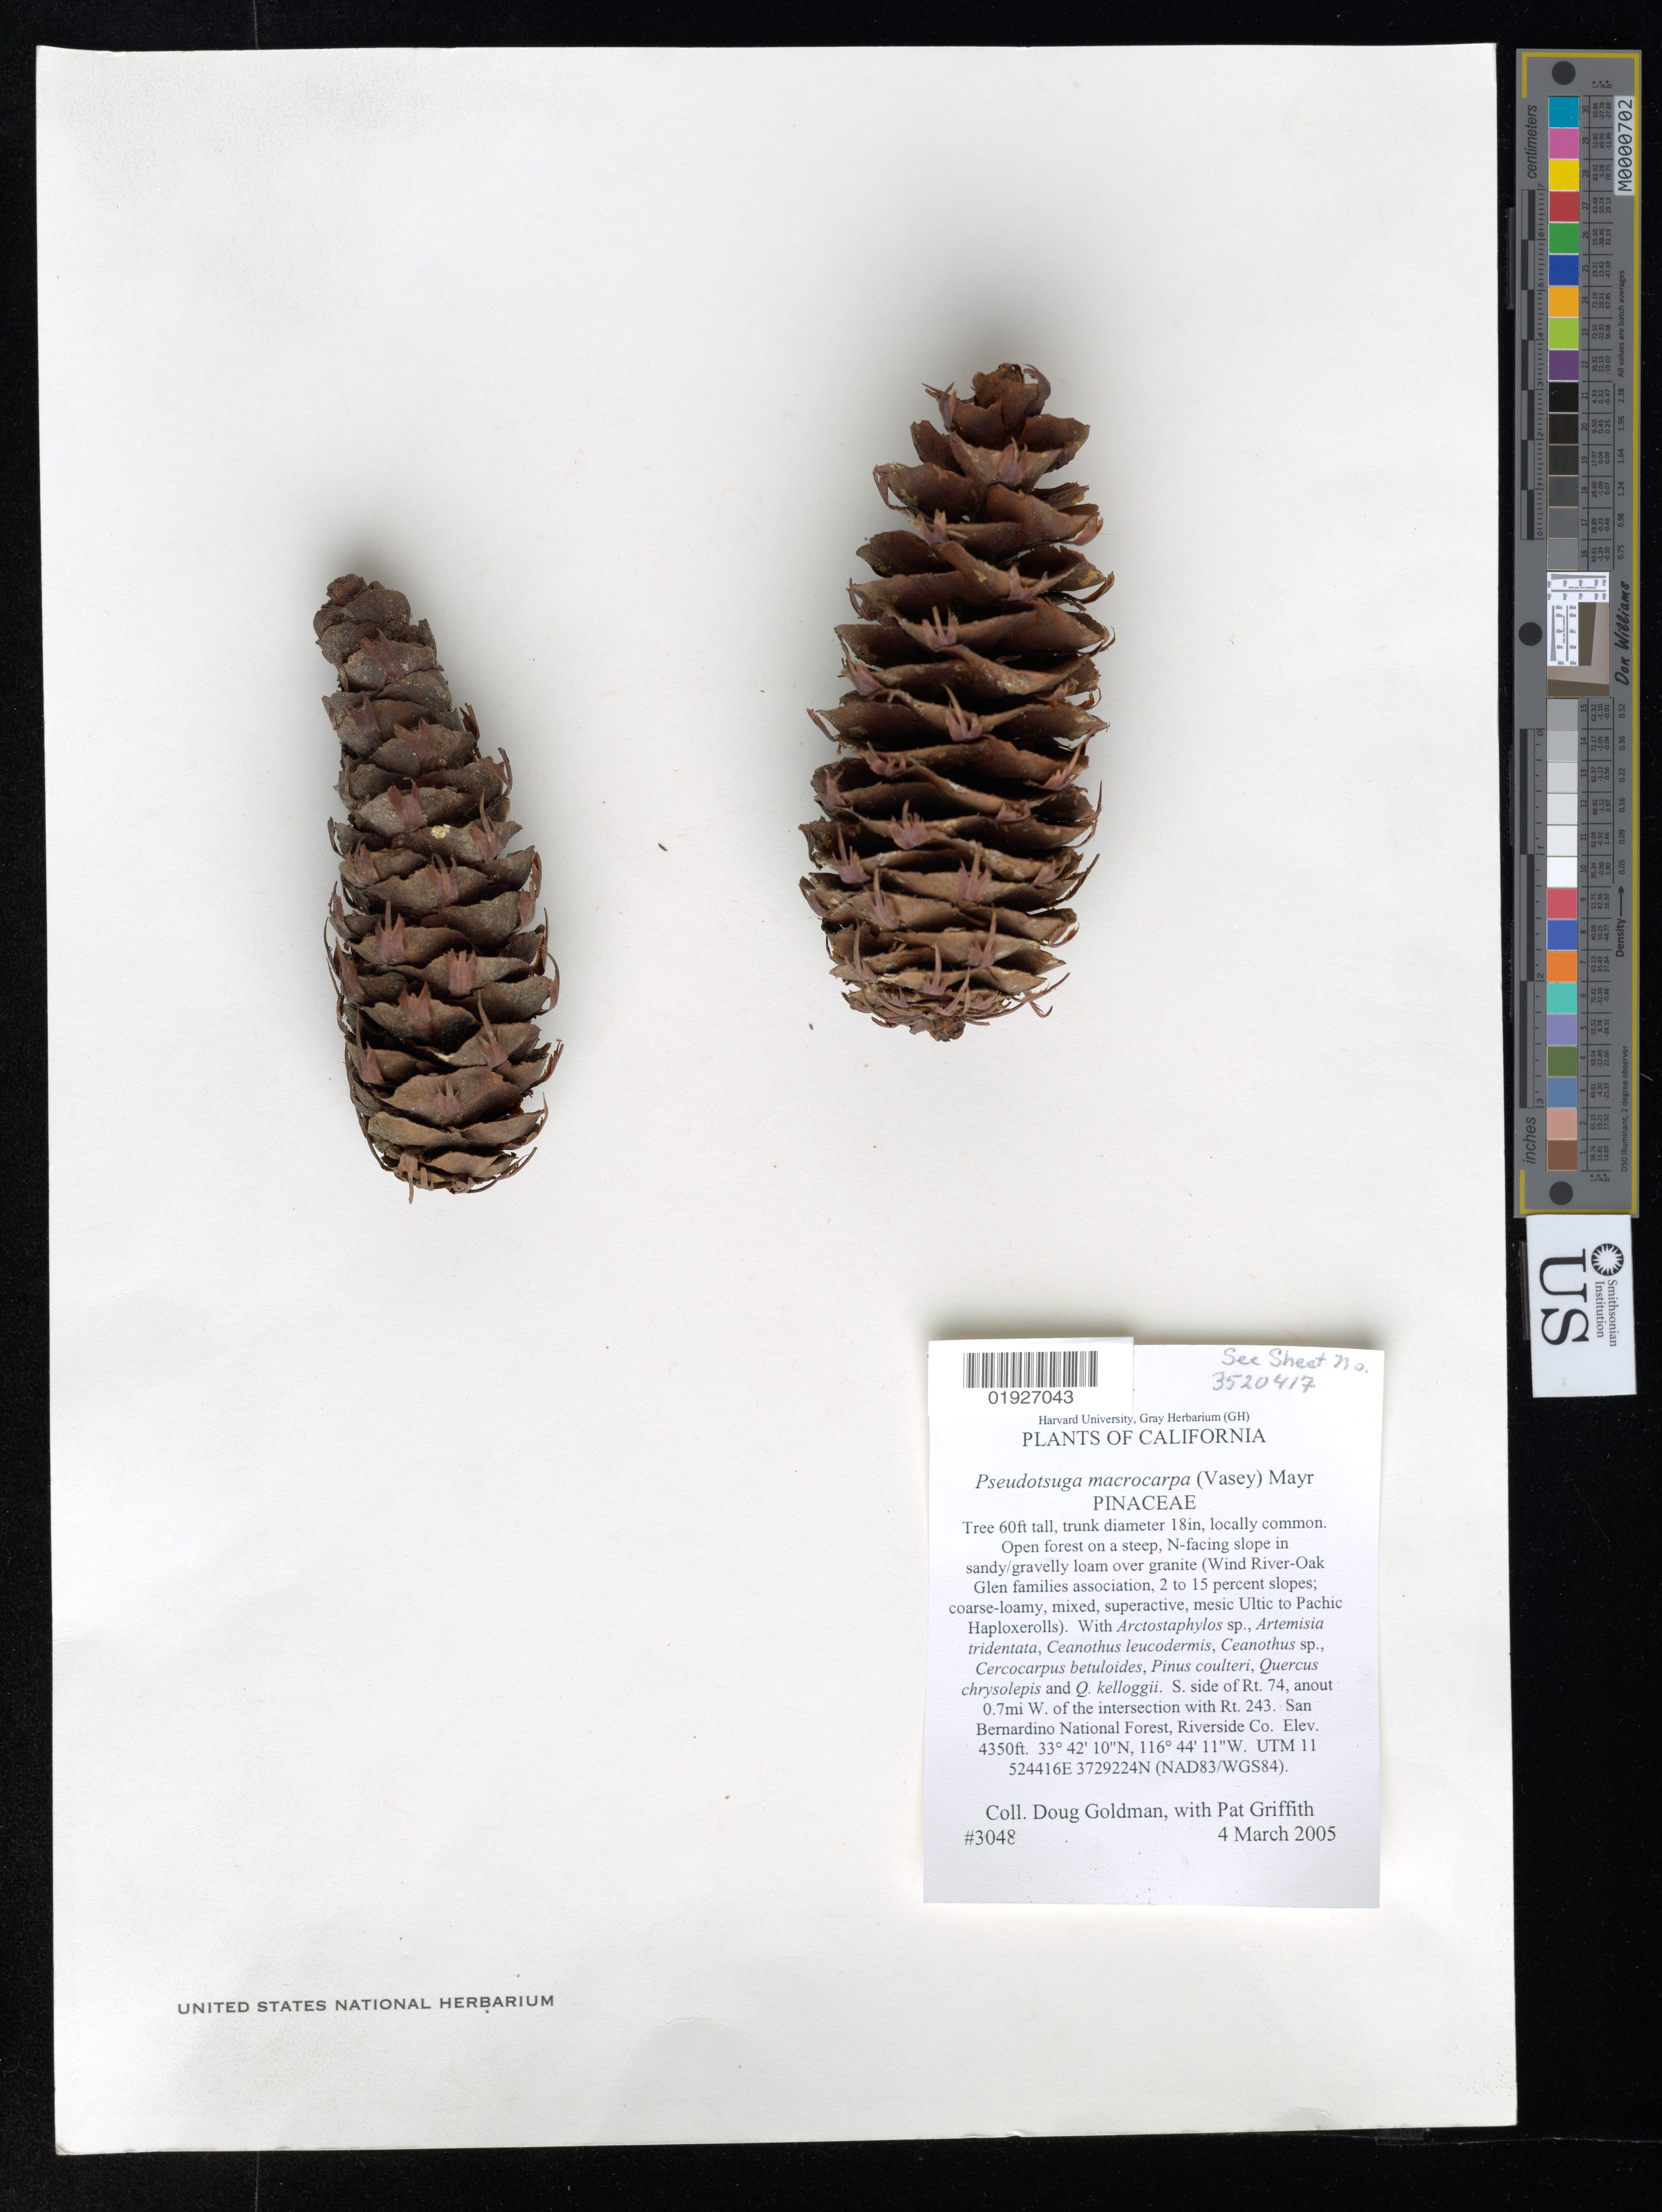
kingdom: Plantae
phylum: Tracheophyta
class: Pinopsida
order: Pinales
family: Pinaceae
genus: Pseudotsuga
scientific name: Pseudotsuga macrocarpa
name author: (Vasey) Mayr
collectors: D. Goldman & P. Griffith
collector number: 3048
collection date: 2005-03-04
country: United States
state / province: California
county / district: Riverside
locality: California. S. side of Rt 74. anout 0.7 mi W. of the intersection with Rt.243. San Bernardino national Forest, Riverside Co. UTM 11 524416E 3729224N (NAD83/WGS84)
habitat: Open forest on a steep, N-facing slope in sandy/gravelly loam over granite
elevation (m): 1326